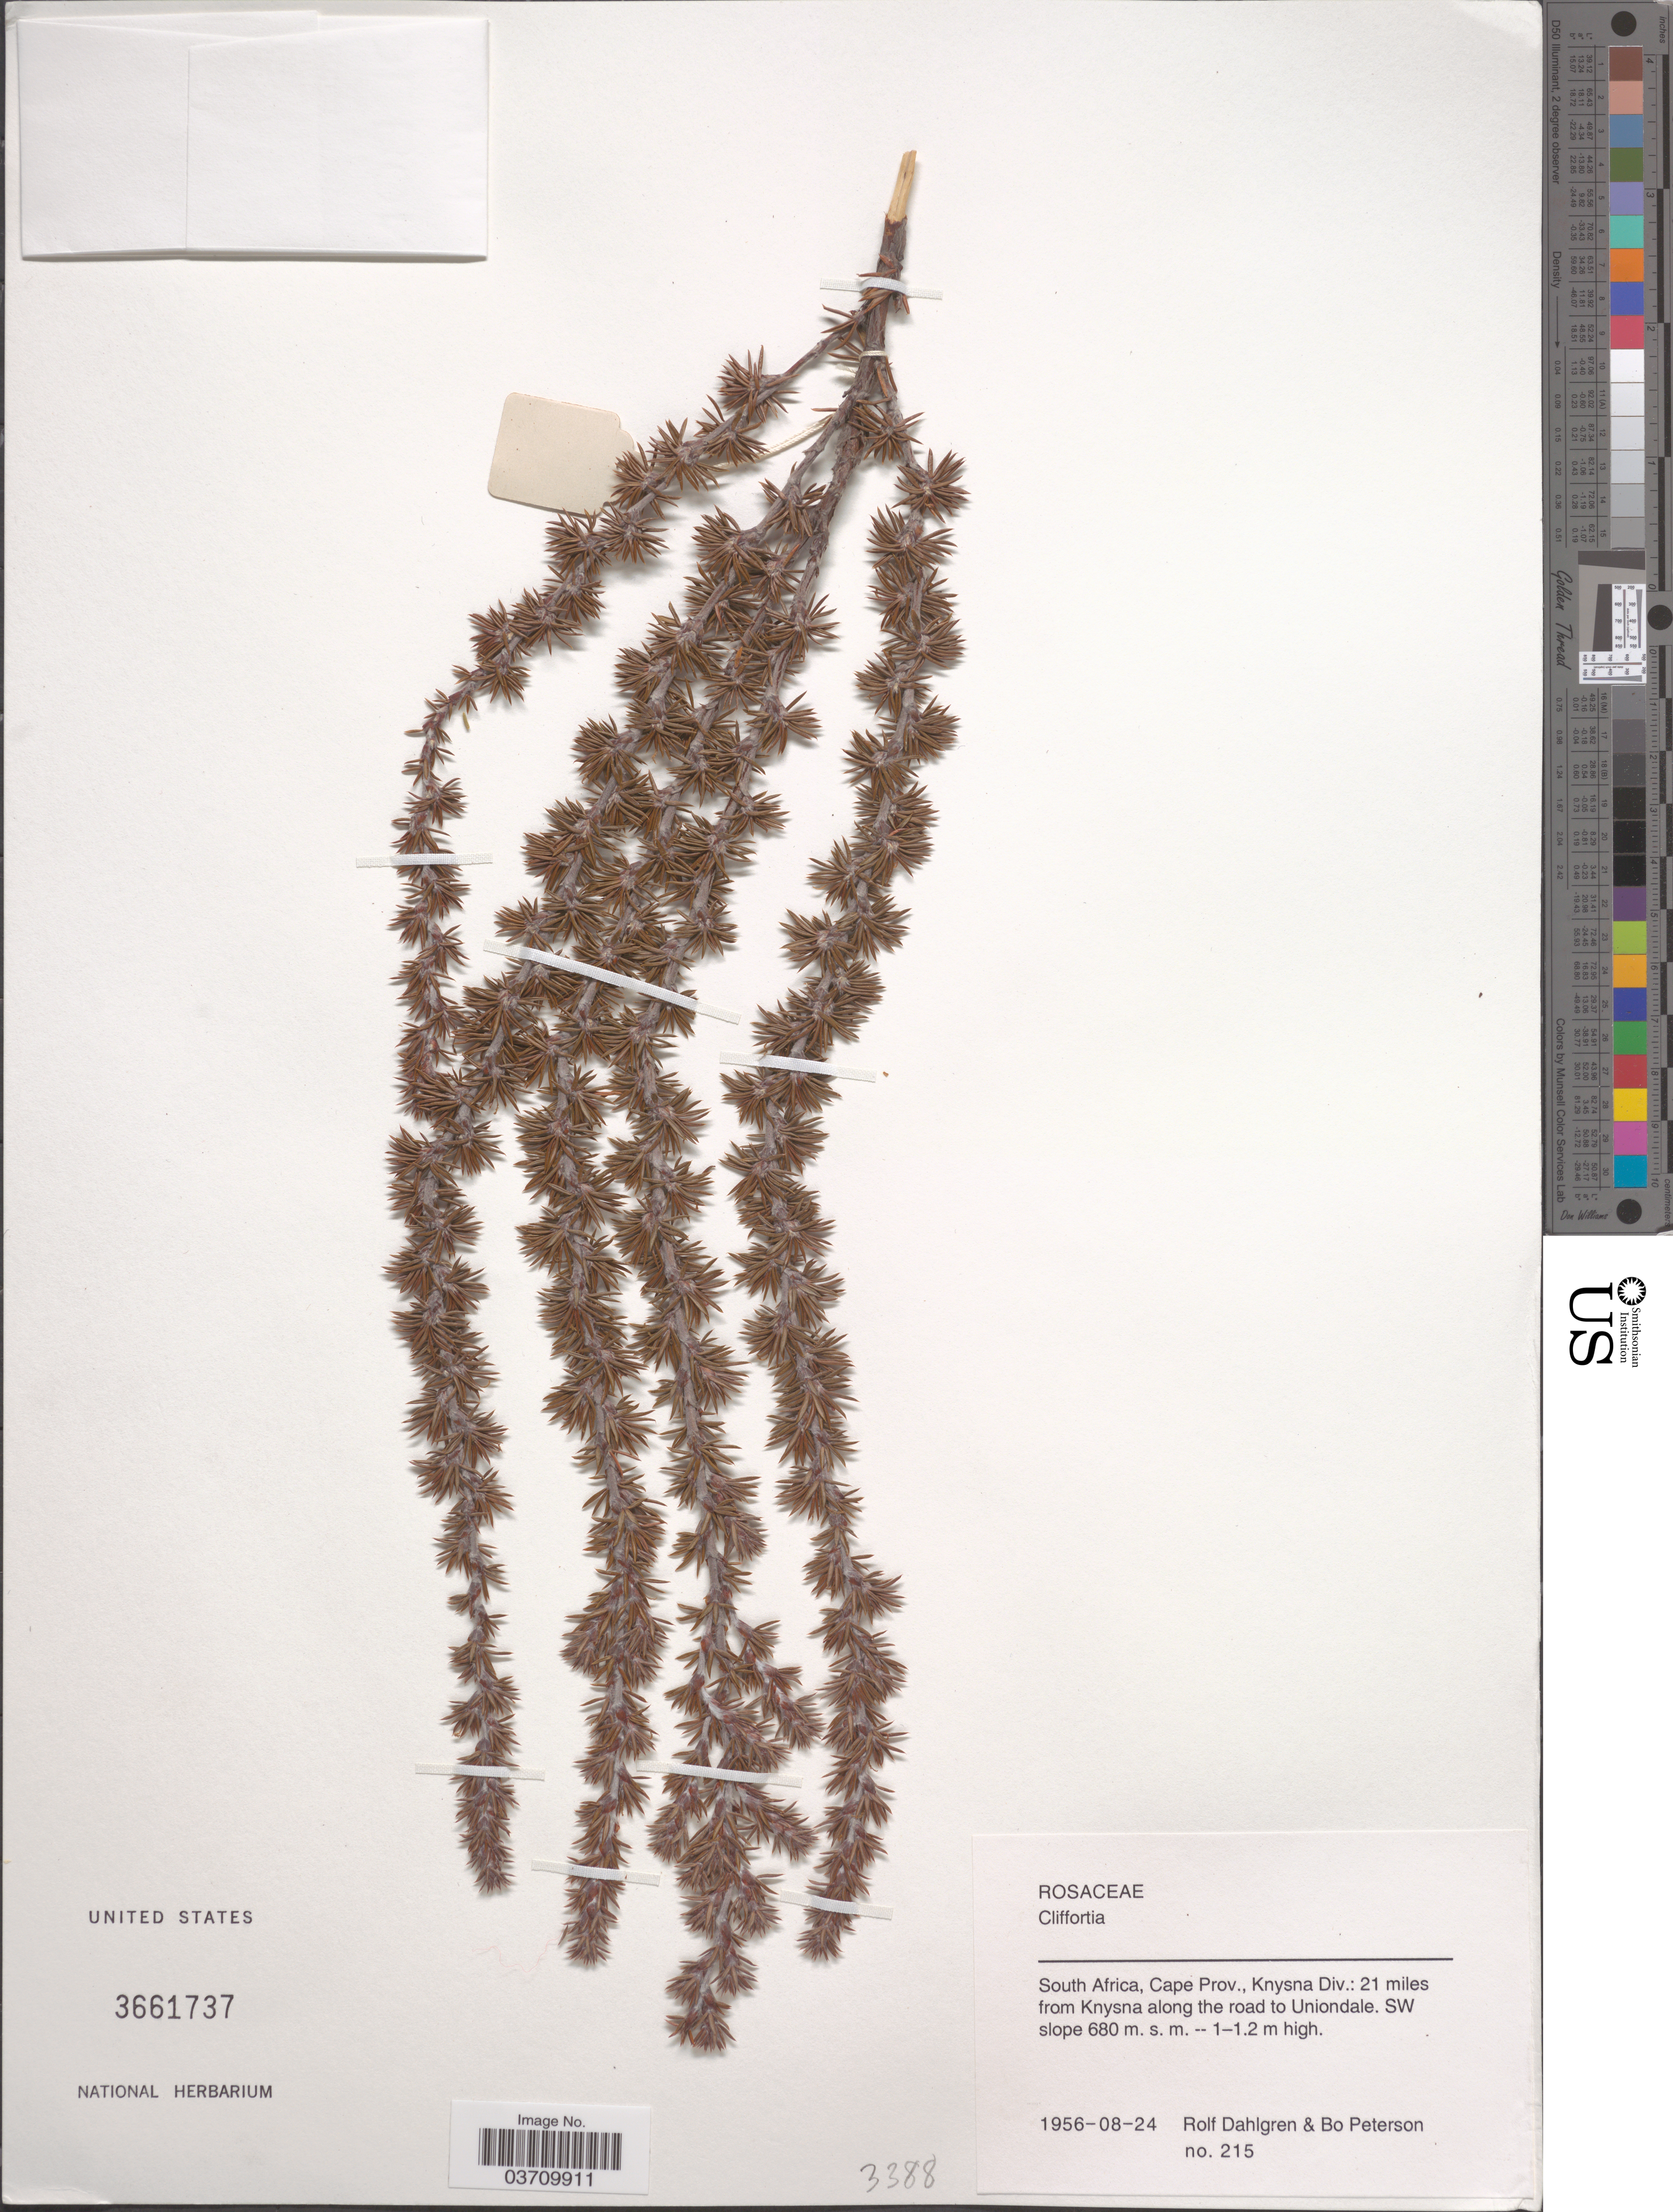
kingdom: Plantae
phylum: Tracheophyta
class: Magnoliopsida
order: Rosales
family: Rosaceae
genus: Cliffortia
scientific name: Cliffortia sp.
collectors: R. Dahlgren & B. H. Peterson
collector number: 215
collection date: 1956-08-24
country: South Africa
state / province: Western Cape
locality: Knysna Div.: 21 miles from Knysna along the road to Uniondale. SW slope.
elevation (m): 680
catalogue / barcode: US 3661737